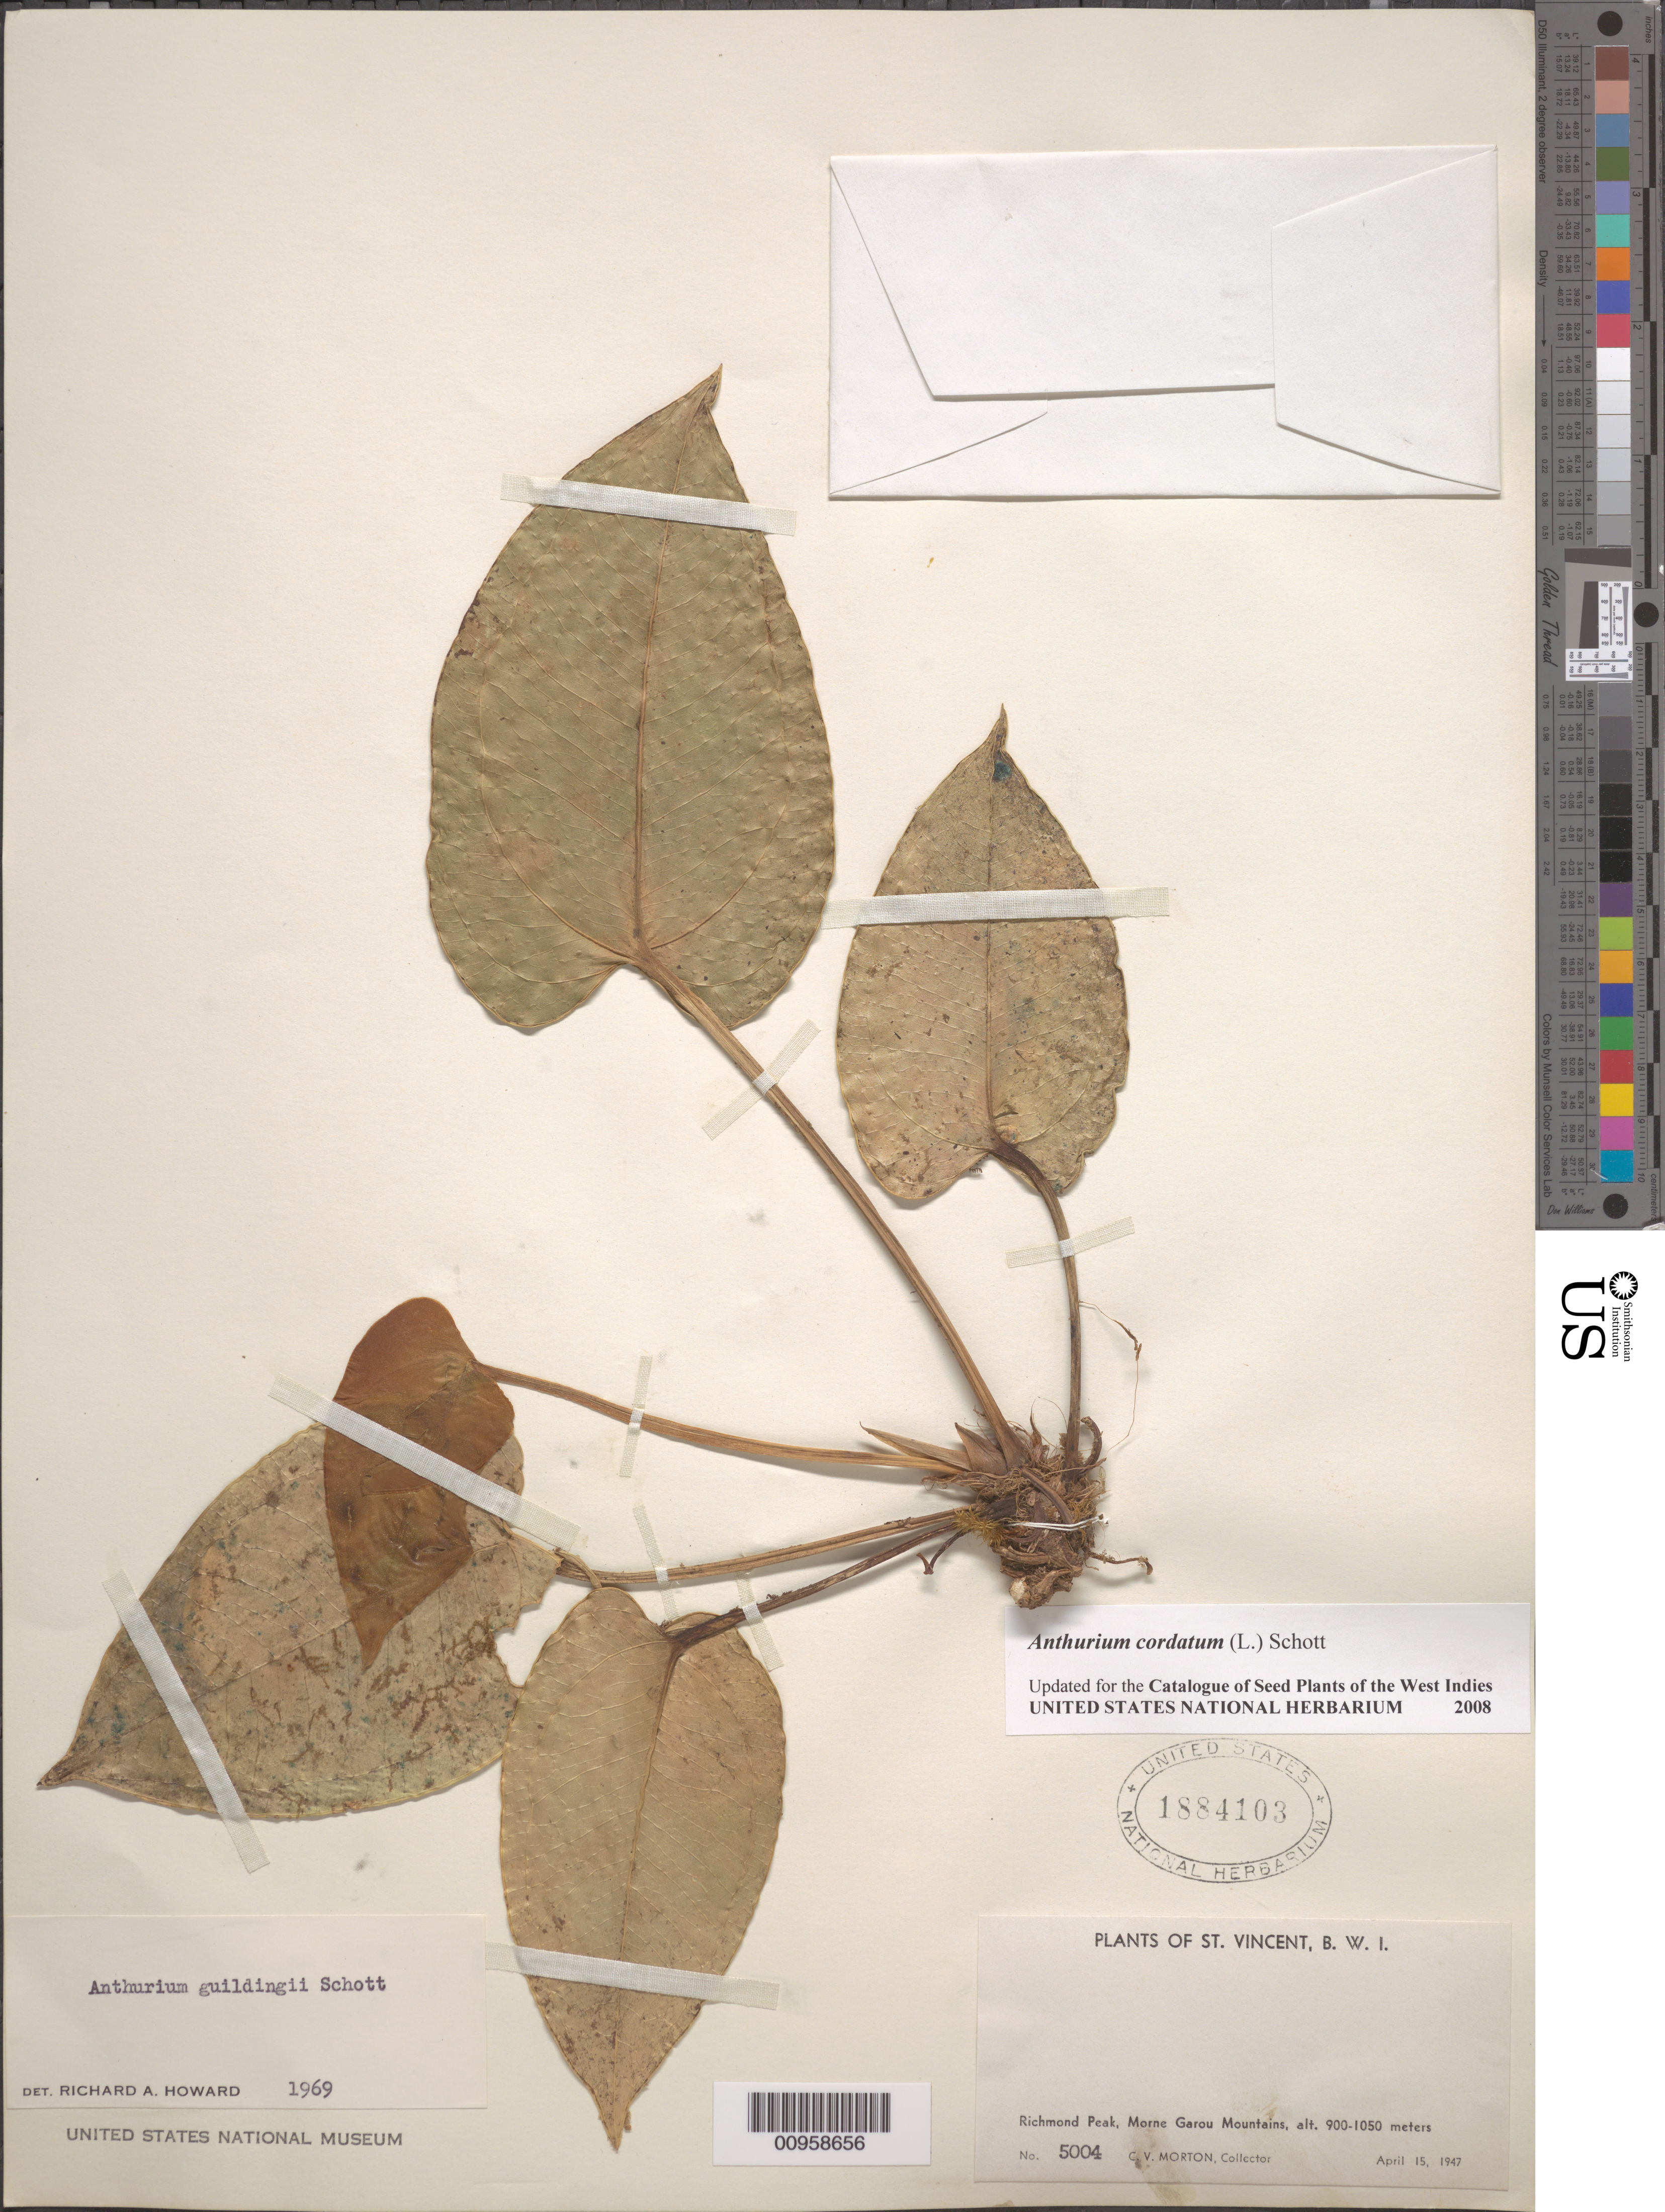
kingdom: Plantae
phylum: Tracheophyta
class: Liliopsida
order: Alismatales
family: Araceae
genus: Anthurium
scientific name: Anthurium cordatum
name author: (L.) Schott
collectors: C. V. Morton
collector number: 5004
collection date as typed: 15 Apr 1947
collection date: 1947-04-15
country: St. Vincent - Grenadines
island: St. Vincent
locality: Richmond Peak, Morne Garou Mountains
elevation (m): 900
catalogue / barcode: US 1884103